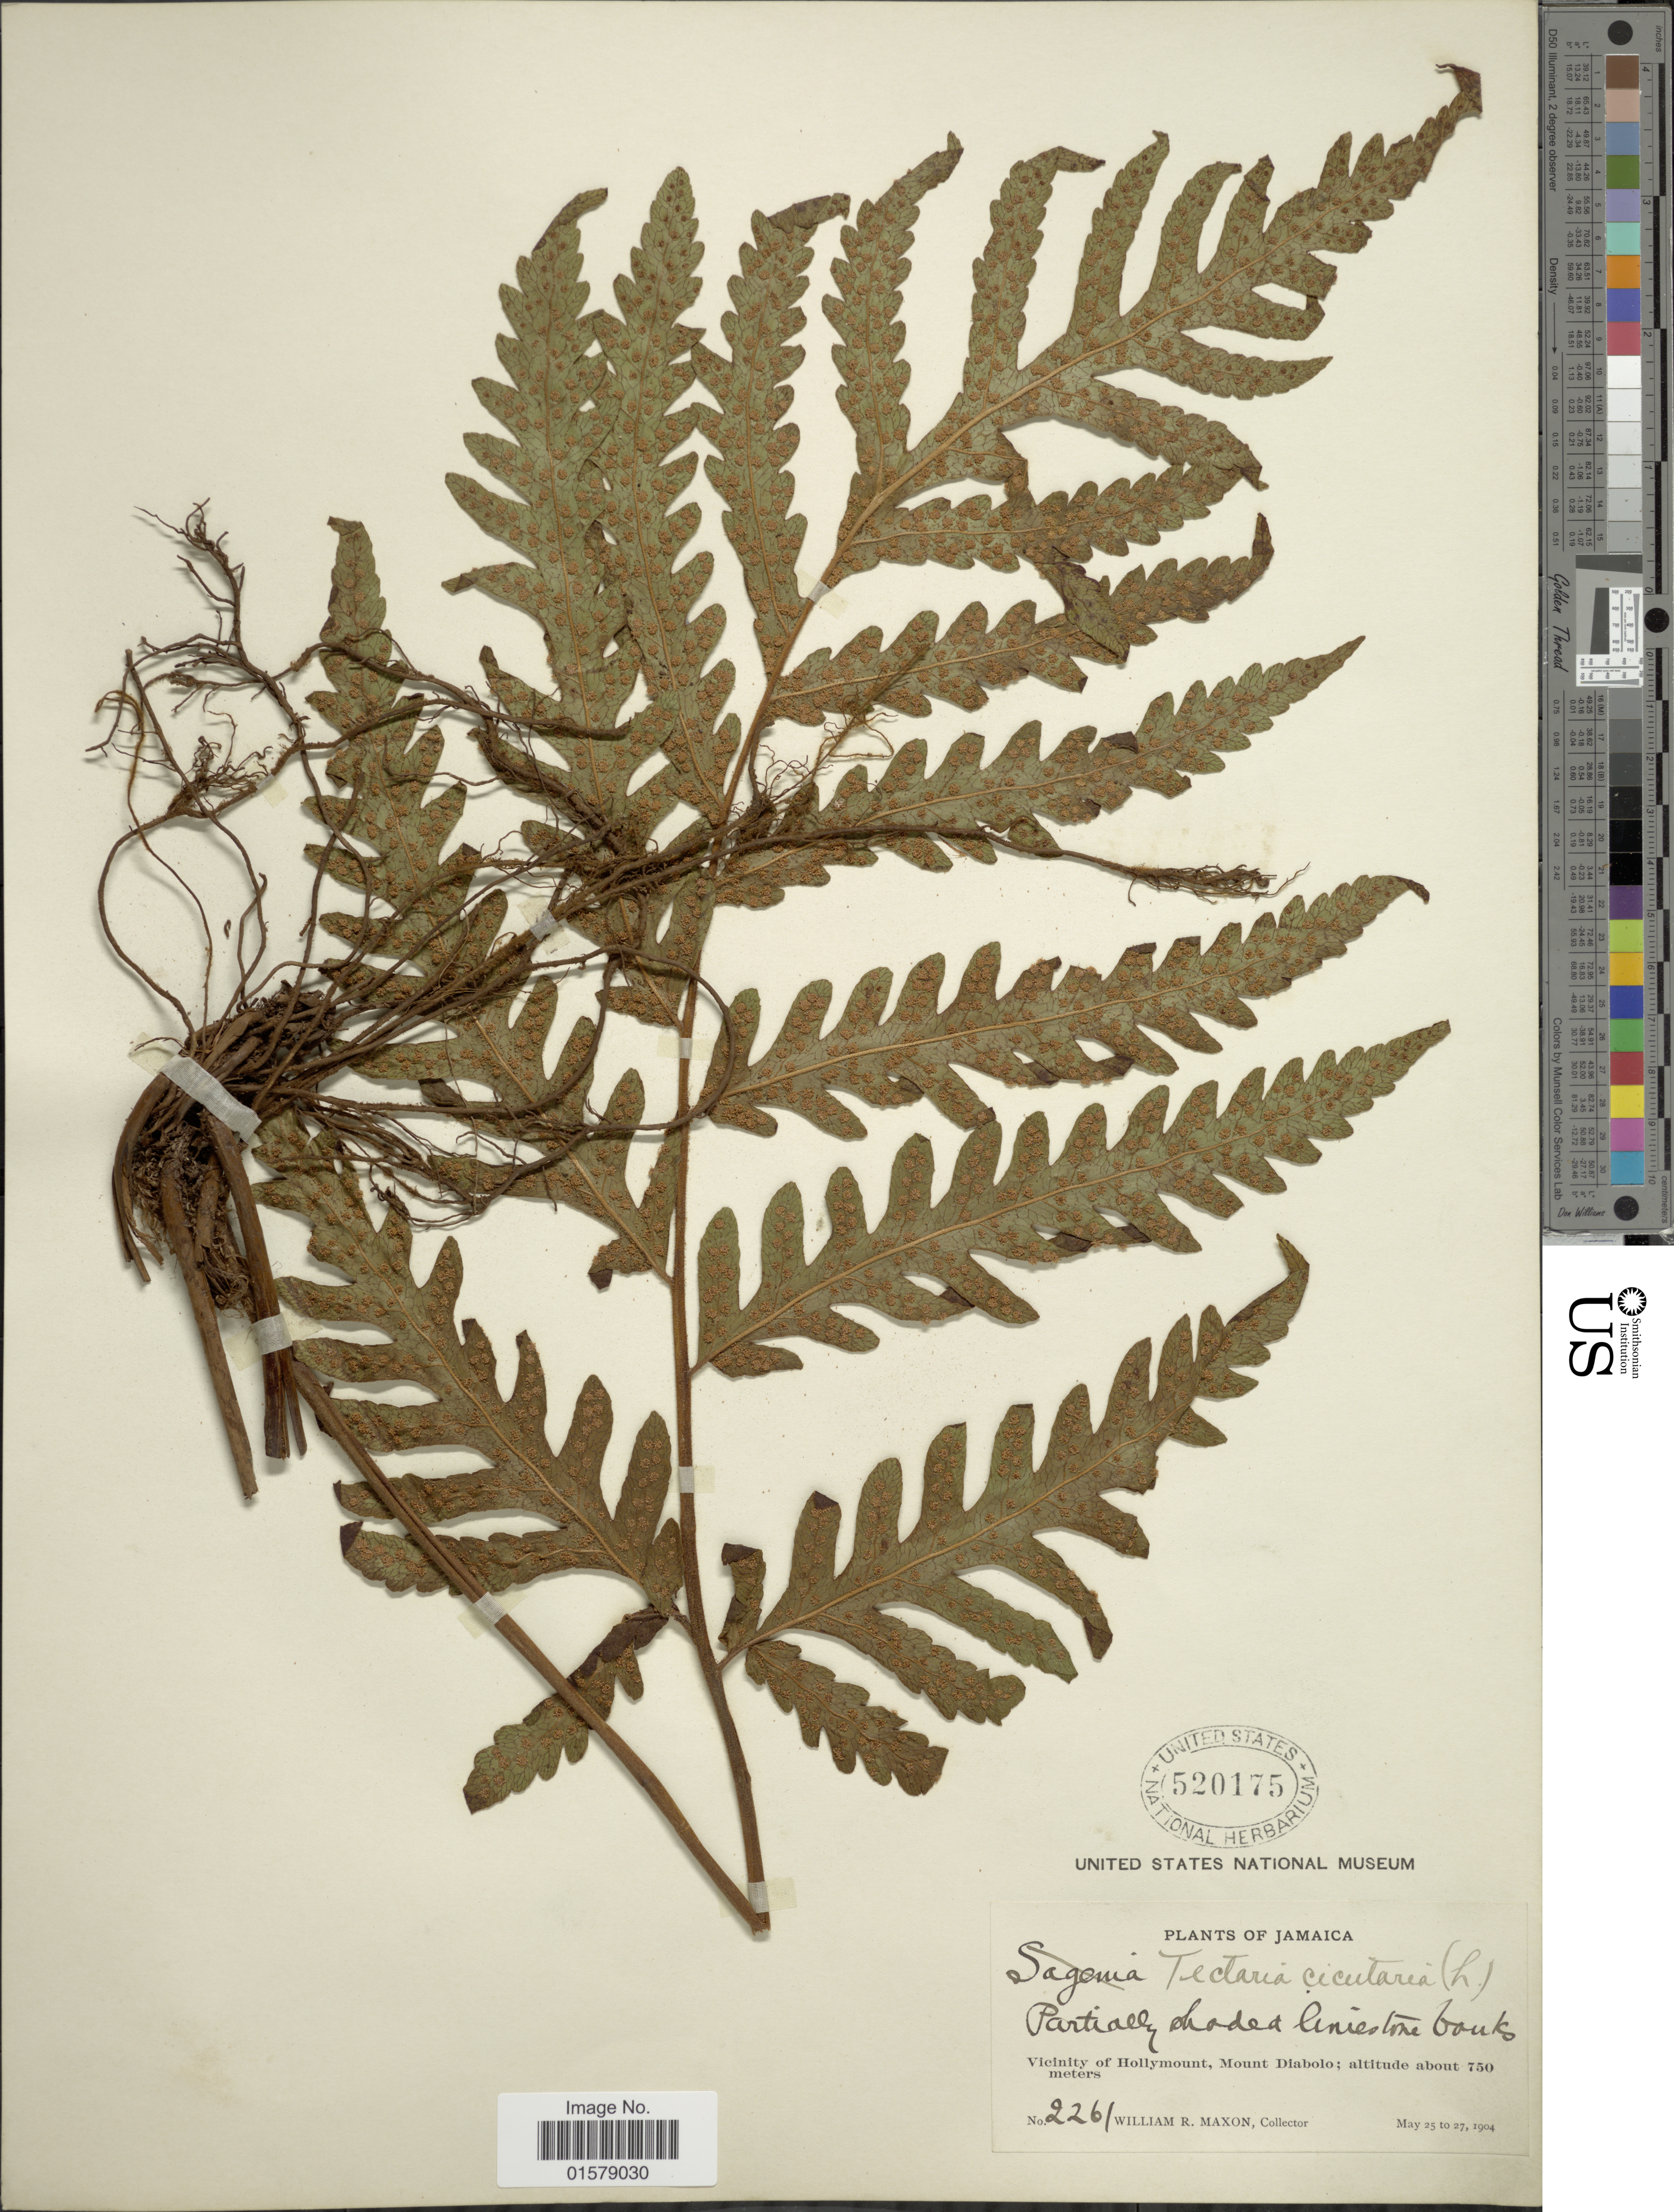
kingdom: Plantae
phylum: Tracheophyta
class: Polypodiopsida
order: Polypodiales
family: Tectariaceae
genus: Tectaria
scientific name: Tectaria cicutaria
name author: (L.) Copel.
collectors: W. R. Maxon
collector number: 2261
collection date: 1904-05-25/1904-05-27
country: Jamaica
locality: Vicinity of Hollymount, Mount Diablo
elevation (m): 750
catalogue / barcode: US 520175